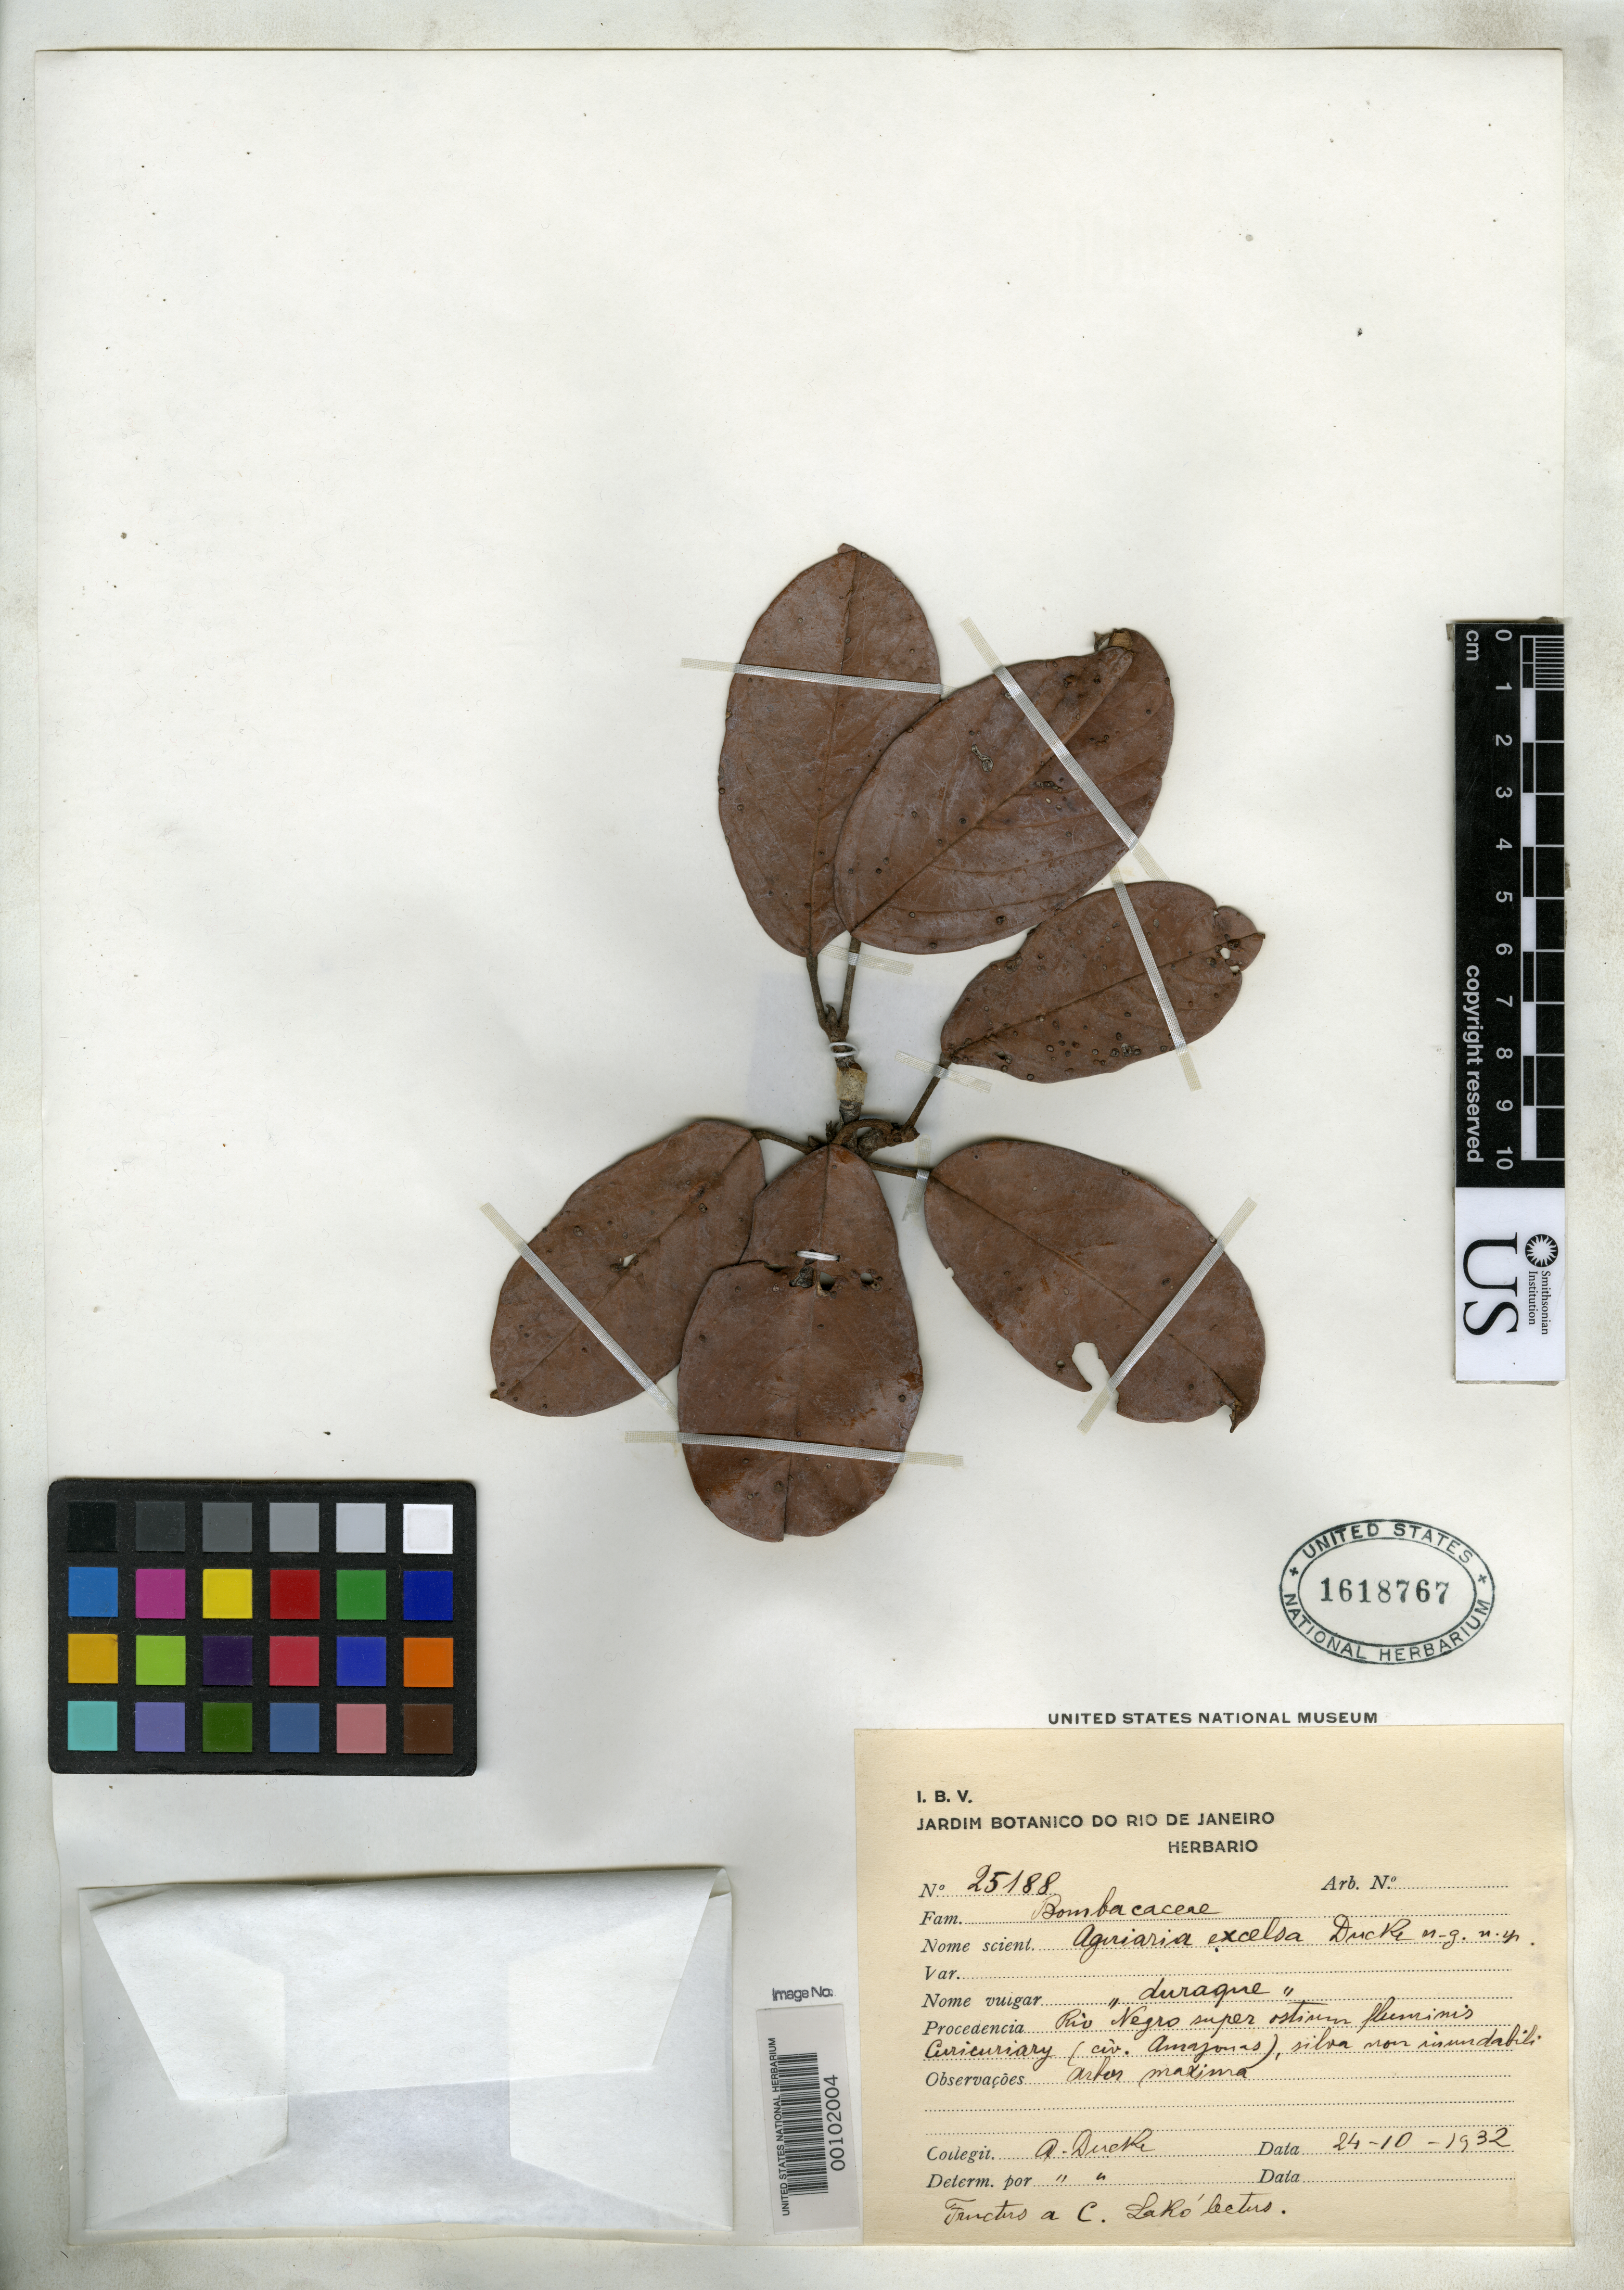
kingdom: Plantae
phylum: Tracheophyta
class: Magnoliopsida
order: Malvales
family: Malvaceae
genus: Aguiaria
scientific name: Aguiaria excelsa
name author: Ducke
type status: Type Collection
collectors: A. Ducke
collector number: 25188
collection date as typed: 24 Oct 1932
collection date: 1932-10-24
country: Brazil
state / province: Amazonas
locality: Rio Negro super ostrium flumines Curicuriary.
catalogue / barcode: US 1618767